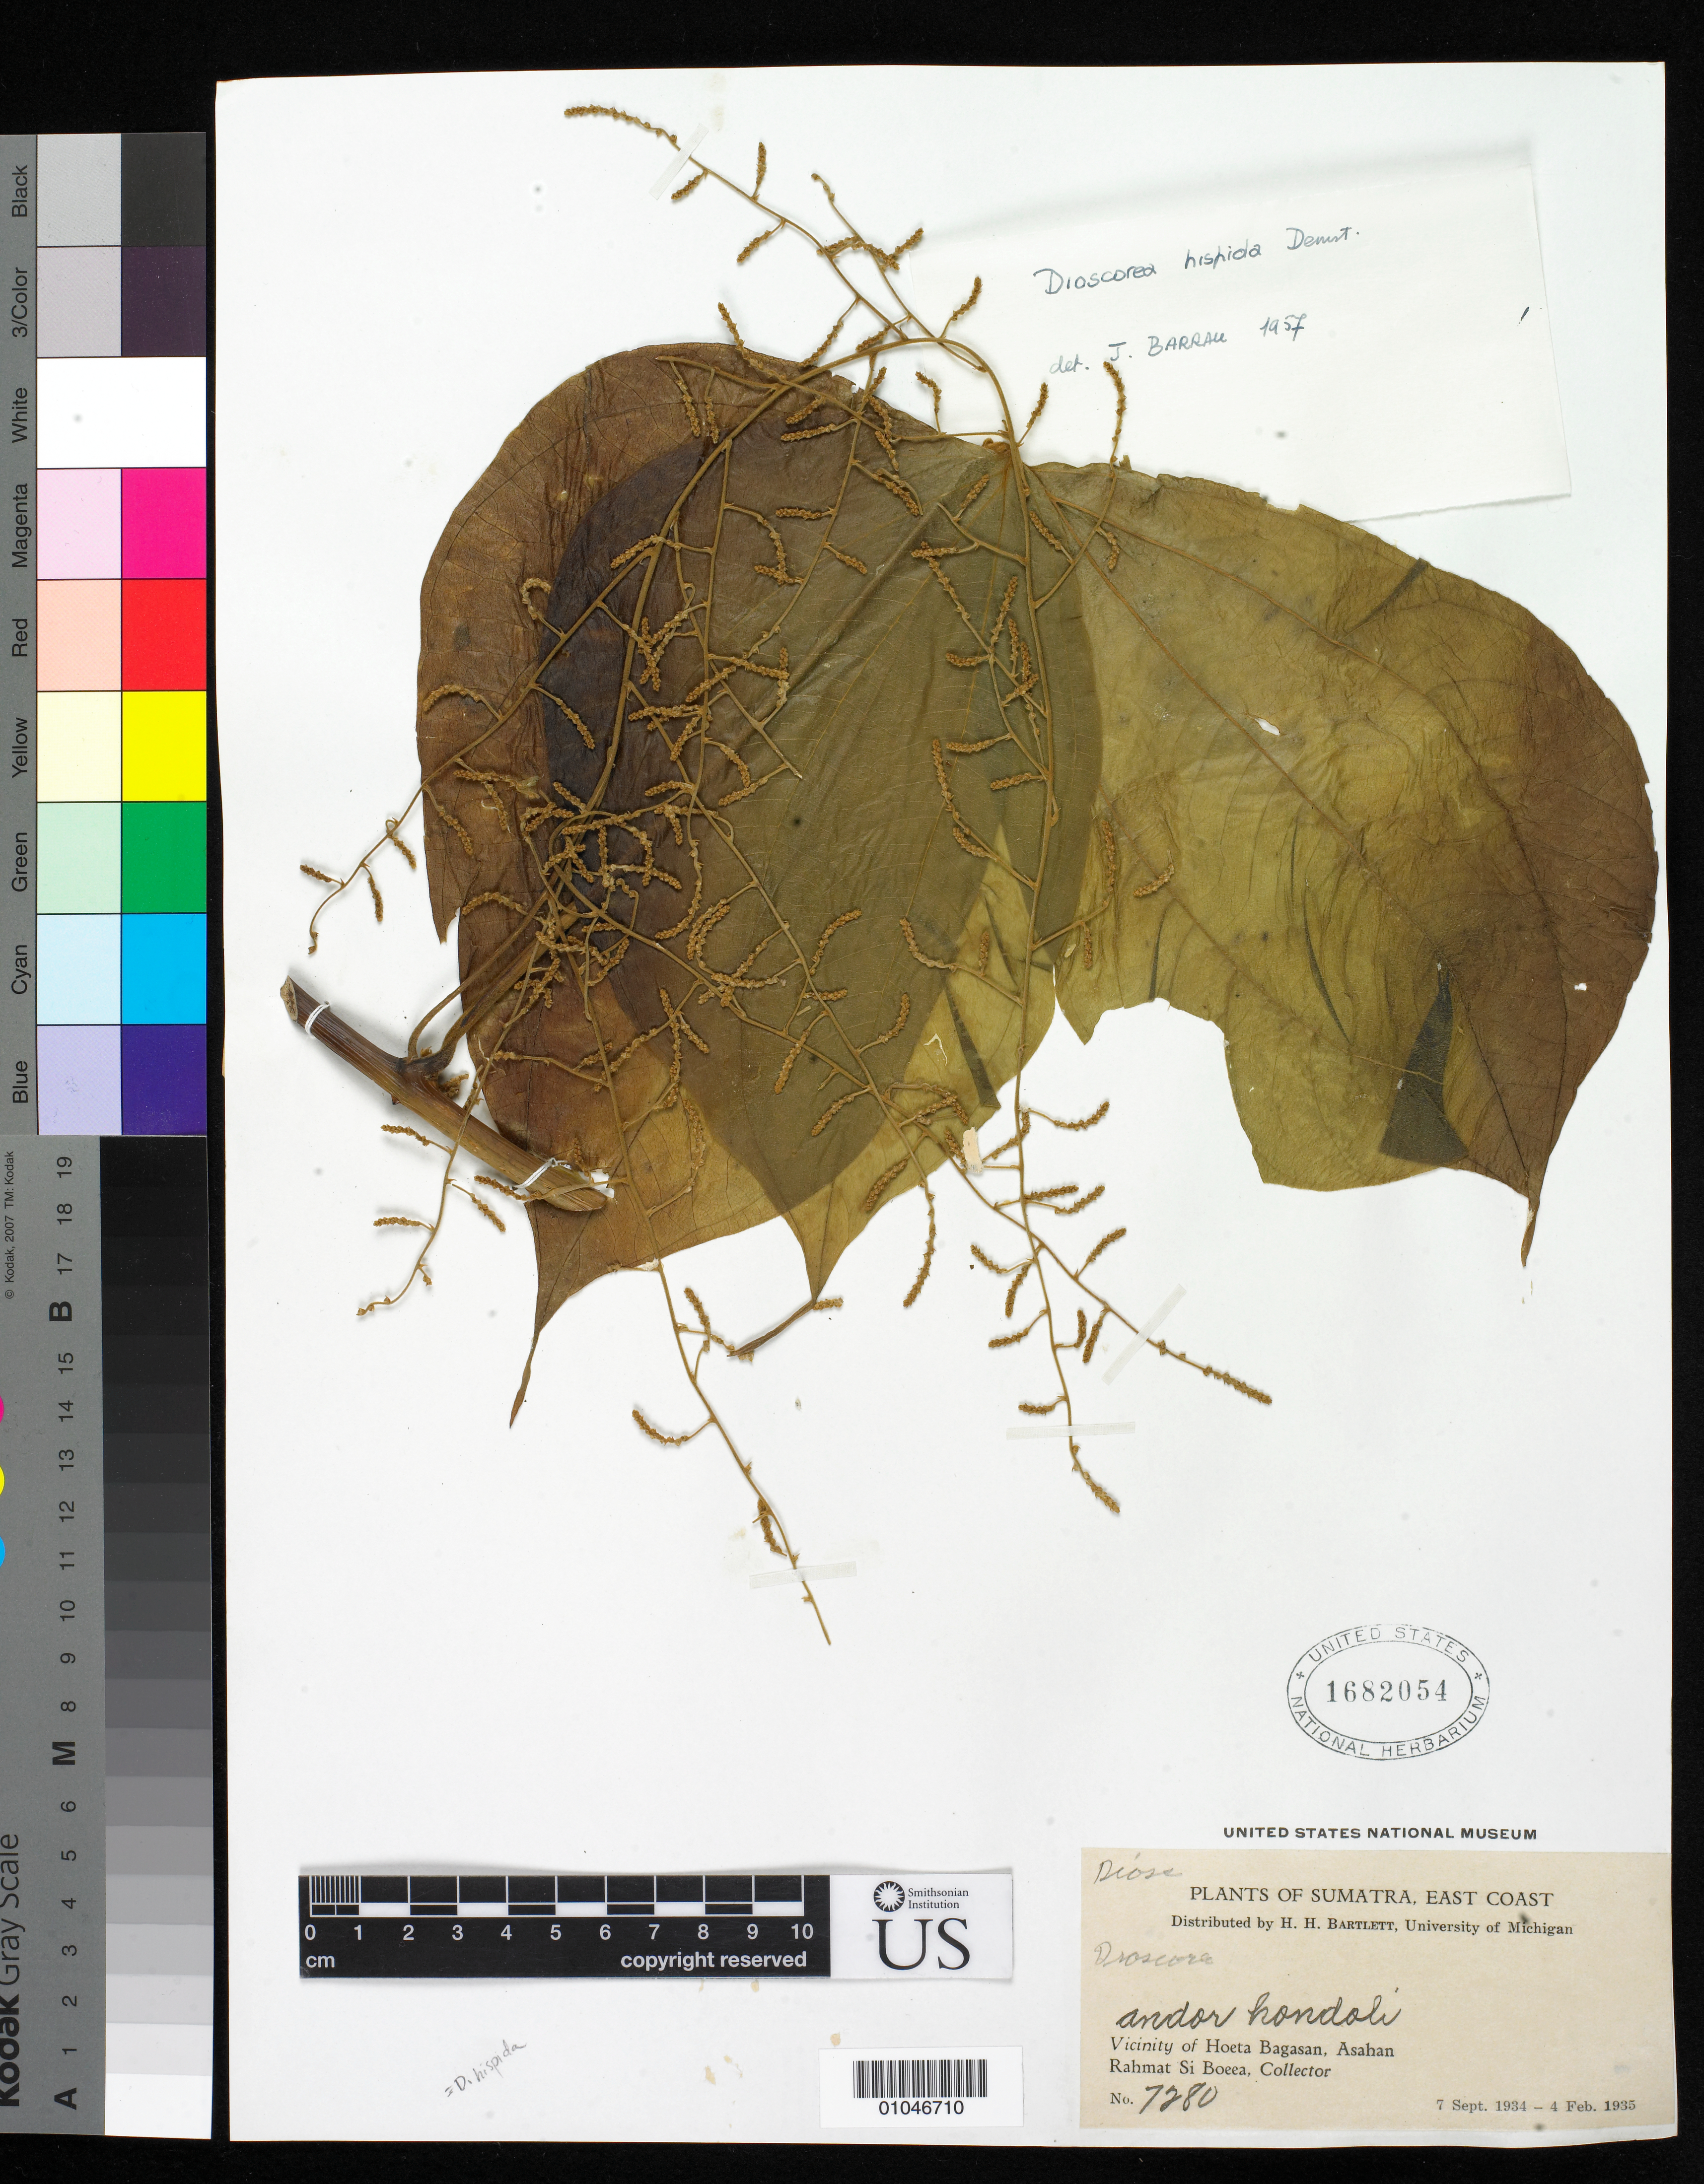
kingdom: Plantae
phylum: Tracheophyta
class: Liliopsida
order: Dioscoreales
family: Dioscoreaceae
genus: Dioscorea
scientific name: Dioscorea hispida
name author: Dennst.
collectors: Rahmat Si Boeea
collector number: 7280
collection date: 1934-09-07/1935-02-04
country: Indonesia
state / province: Sumatra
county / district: Sumatera Utara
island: Sumatra I.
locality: (East Coast) Vicinity of Hoeta Bagasan, Asahan, Sumatra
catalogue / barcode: US 1682054